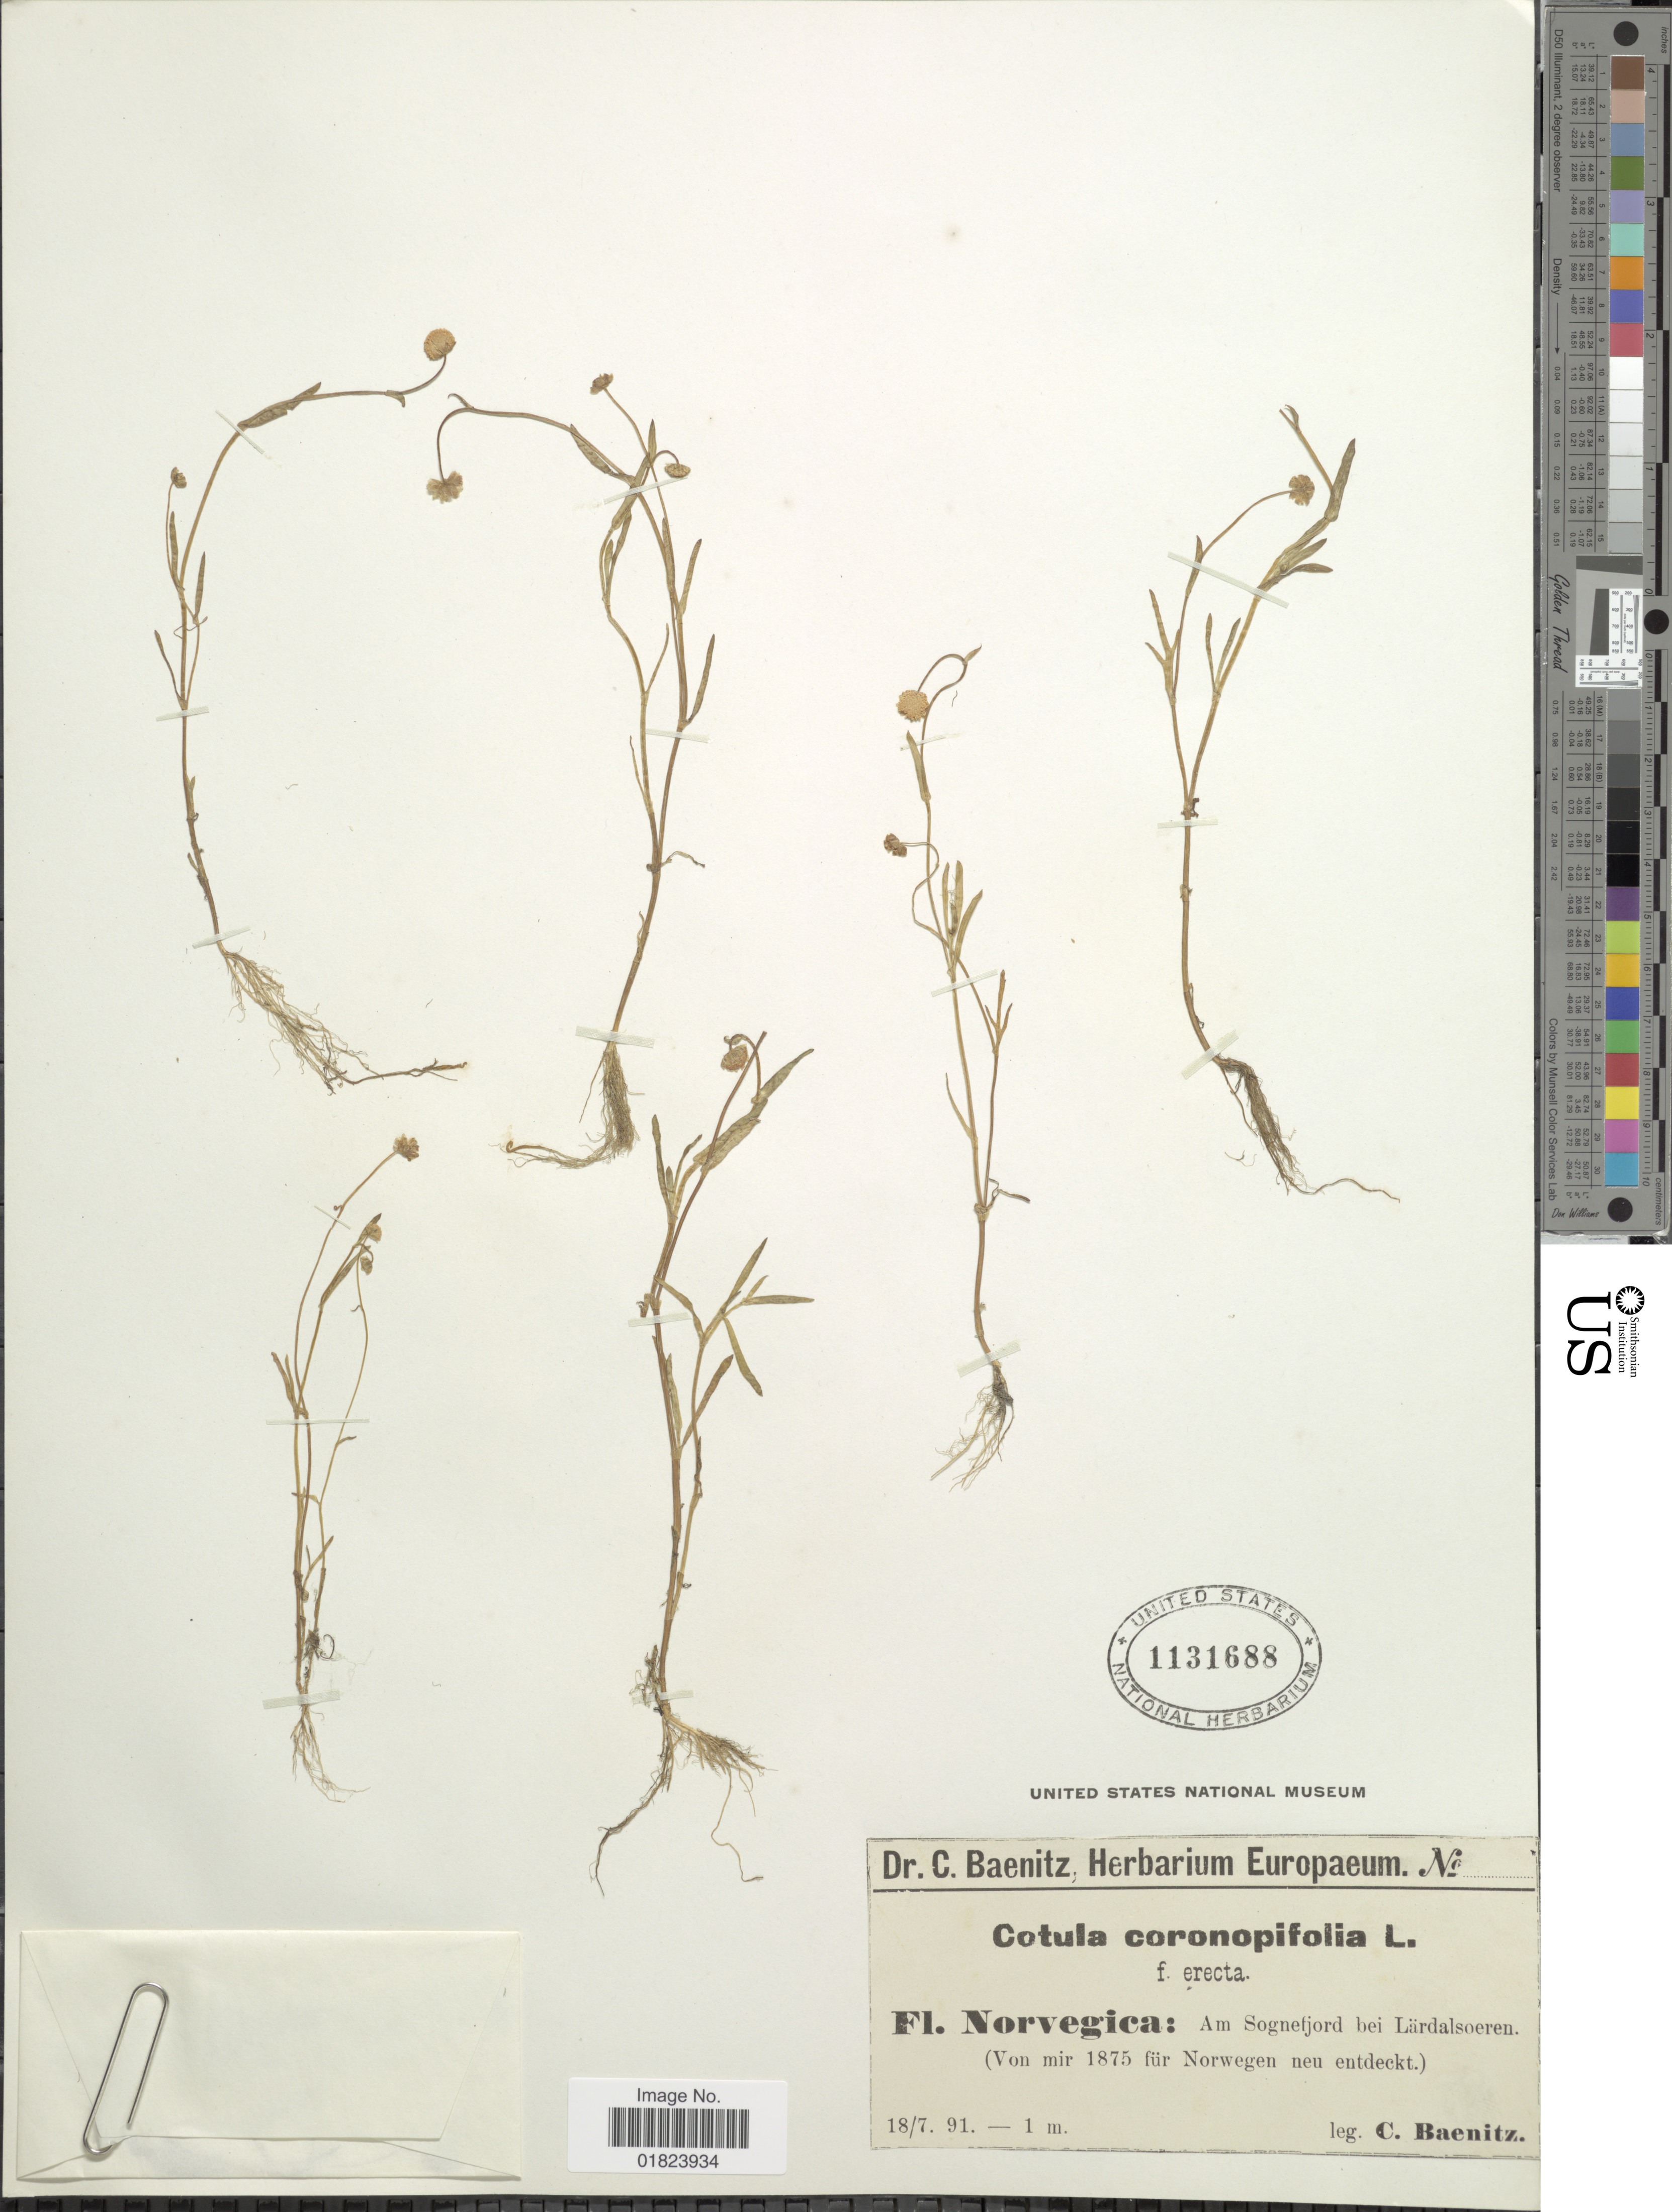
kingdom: Plantae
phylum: Tracheophyta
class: Magnoliopsida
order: Asterales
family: Asteraceae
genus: Cotula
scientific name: Cotula coronopifolia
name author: L.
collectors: C. G. Baenitz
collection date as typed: Transcribed d/m/y: 18/7/91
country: Norway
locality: Am Sognetjord bei Lärdalsoeren.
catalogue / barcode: US 1131688